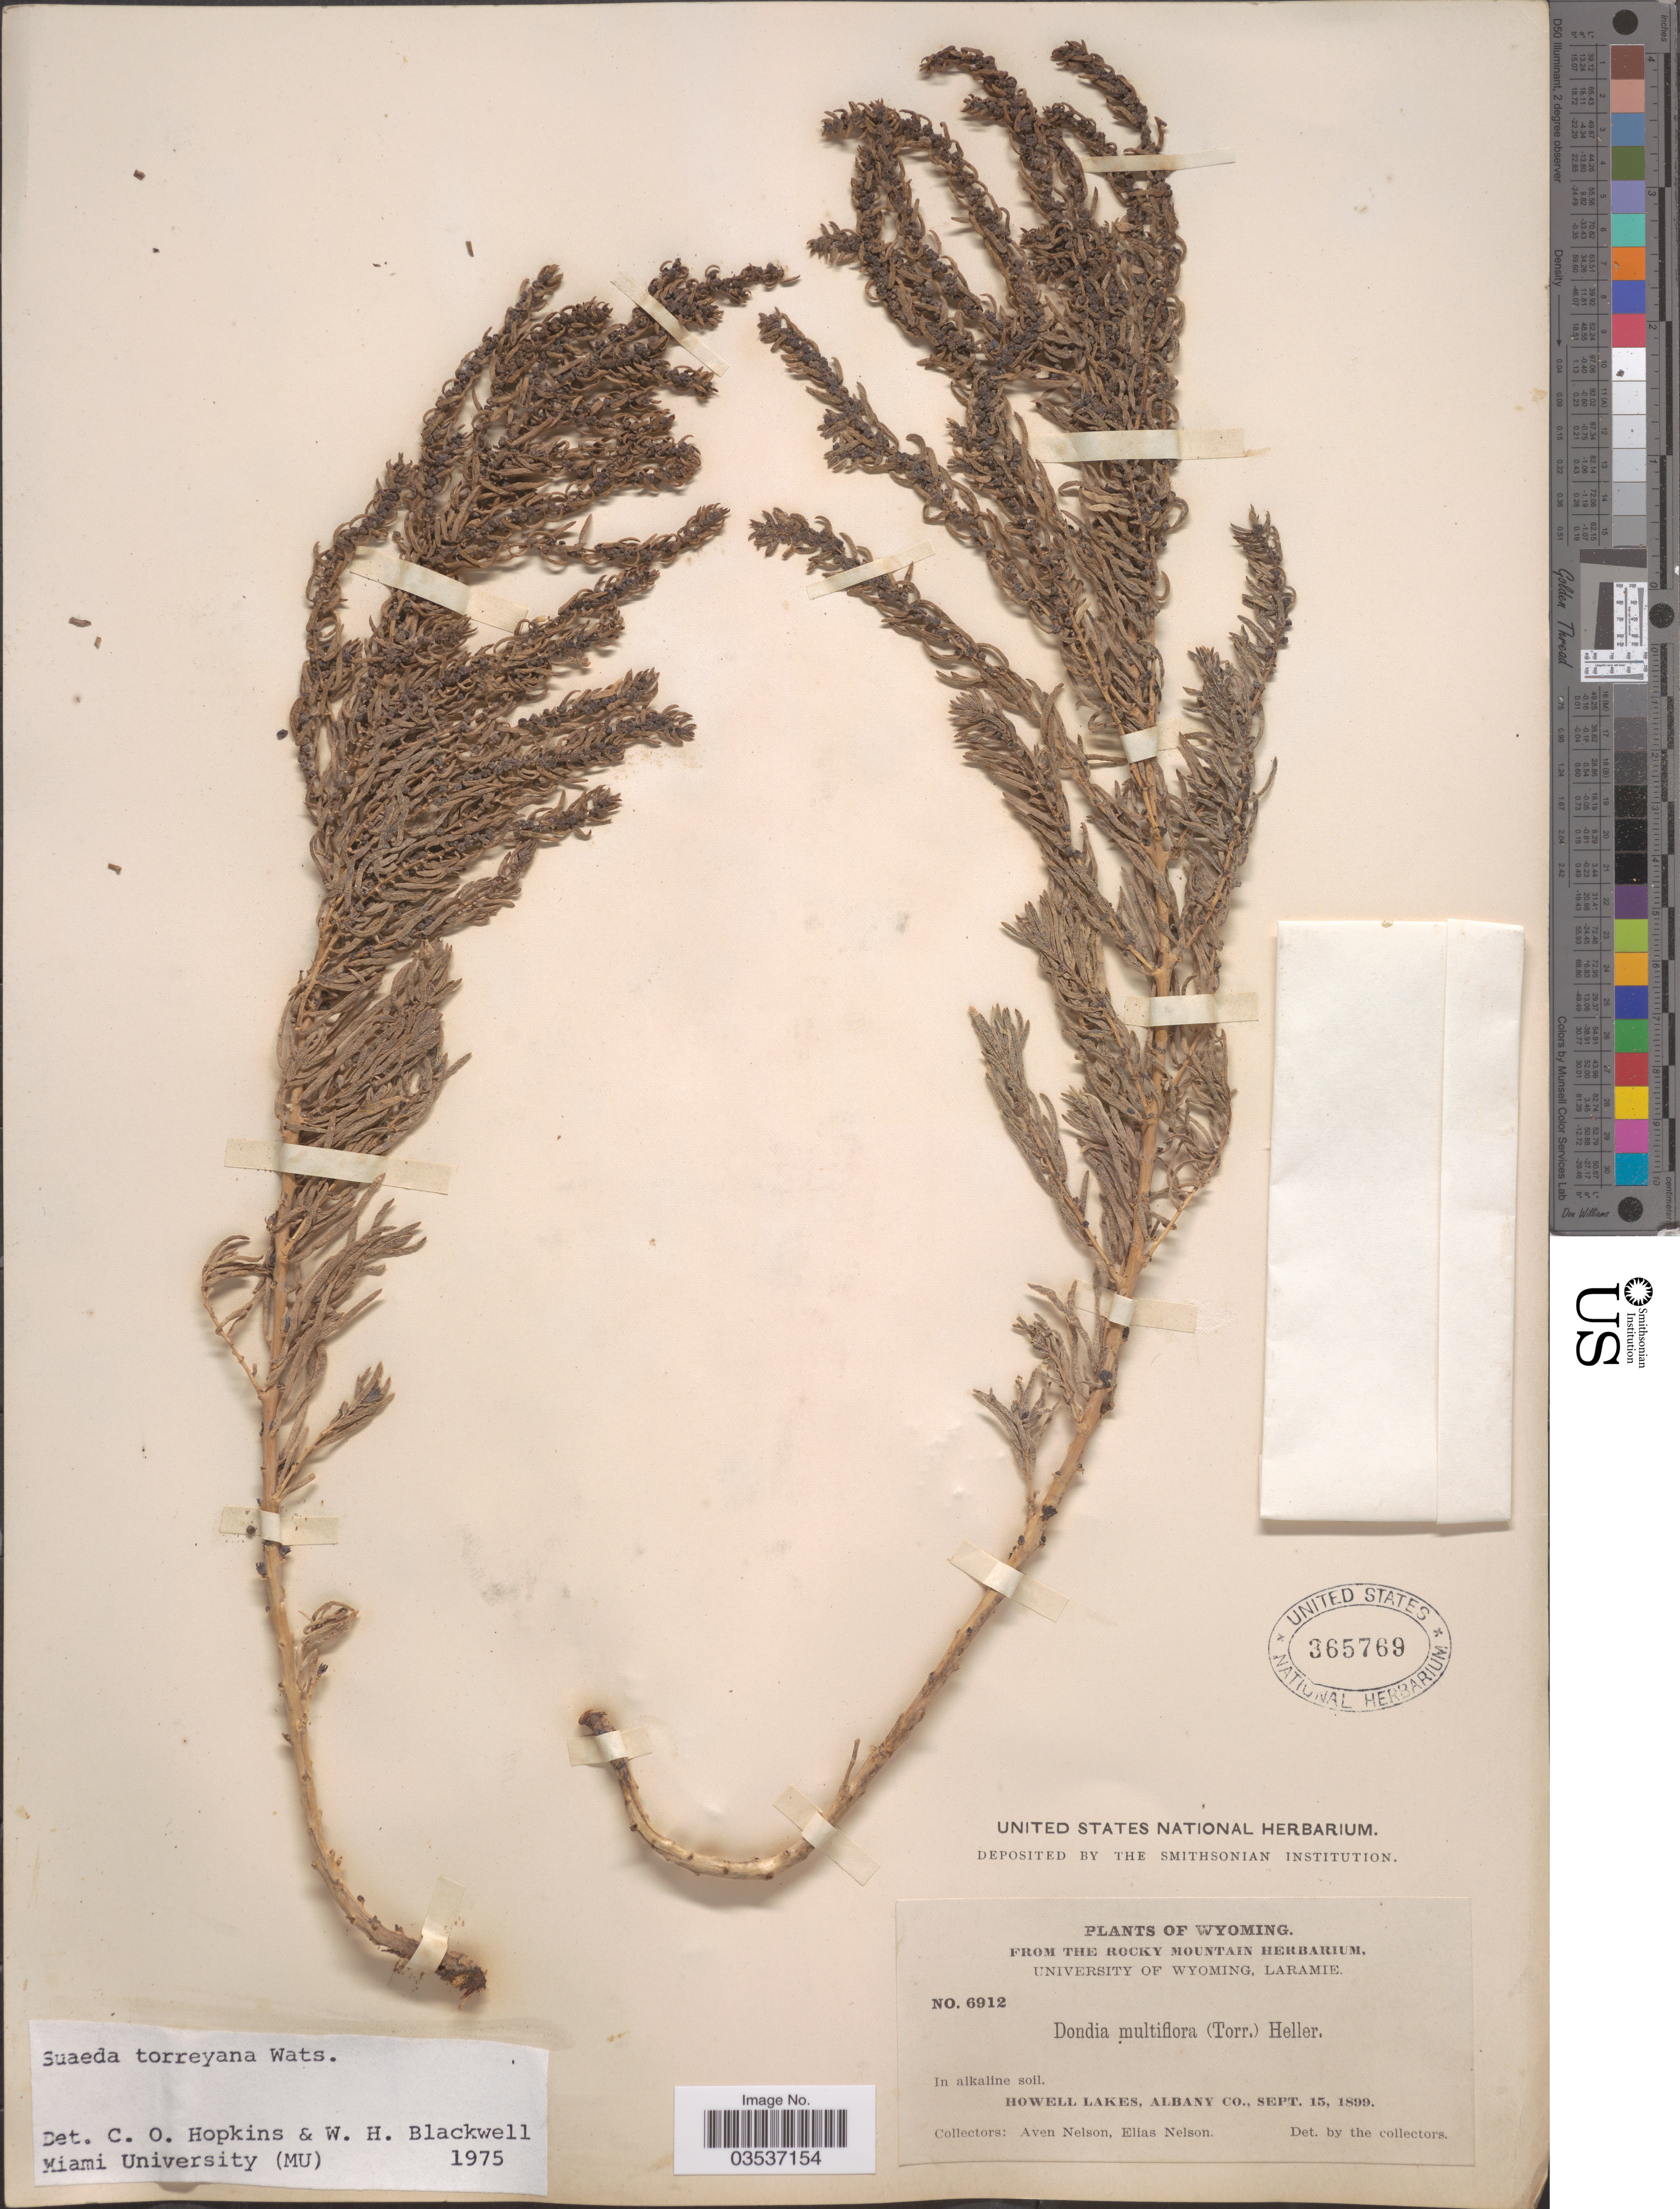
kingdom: Plantae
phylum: Tracheophyta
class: Magnoliopsida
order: Caryophyllales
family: Amaranthaceae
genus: Suaeda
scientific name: Suaeda torreyana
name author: S. Watson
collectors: A. Nelson & E. Nelson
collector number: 6912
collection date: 1899-09-15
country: United States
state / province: Wyoming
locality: Howell Lakes, Albany Co.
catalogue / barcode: US 365769